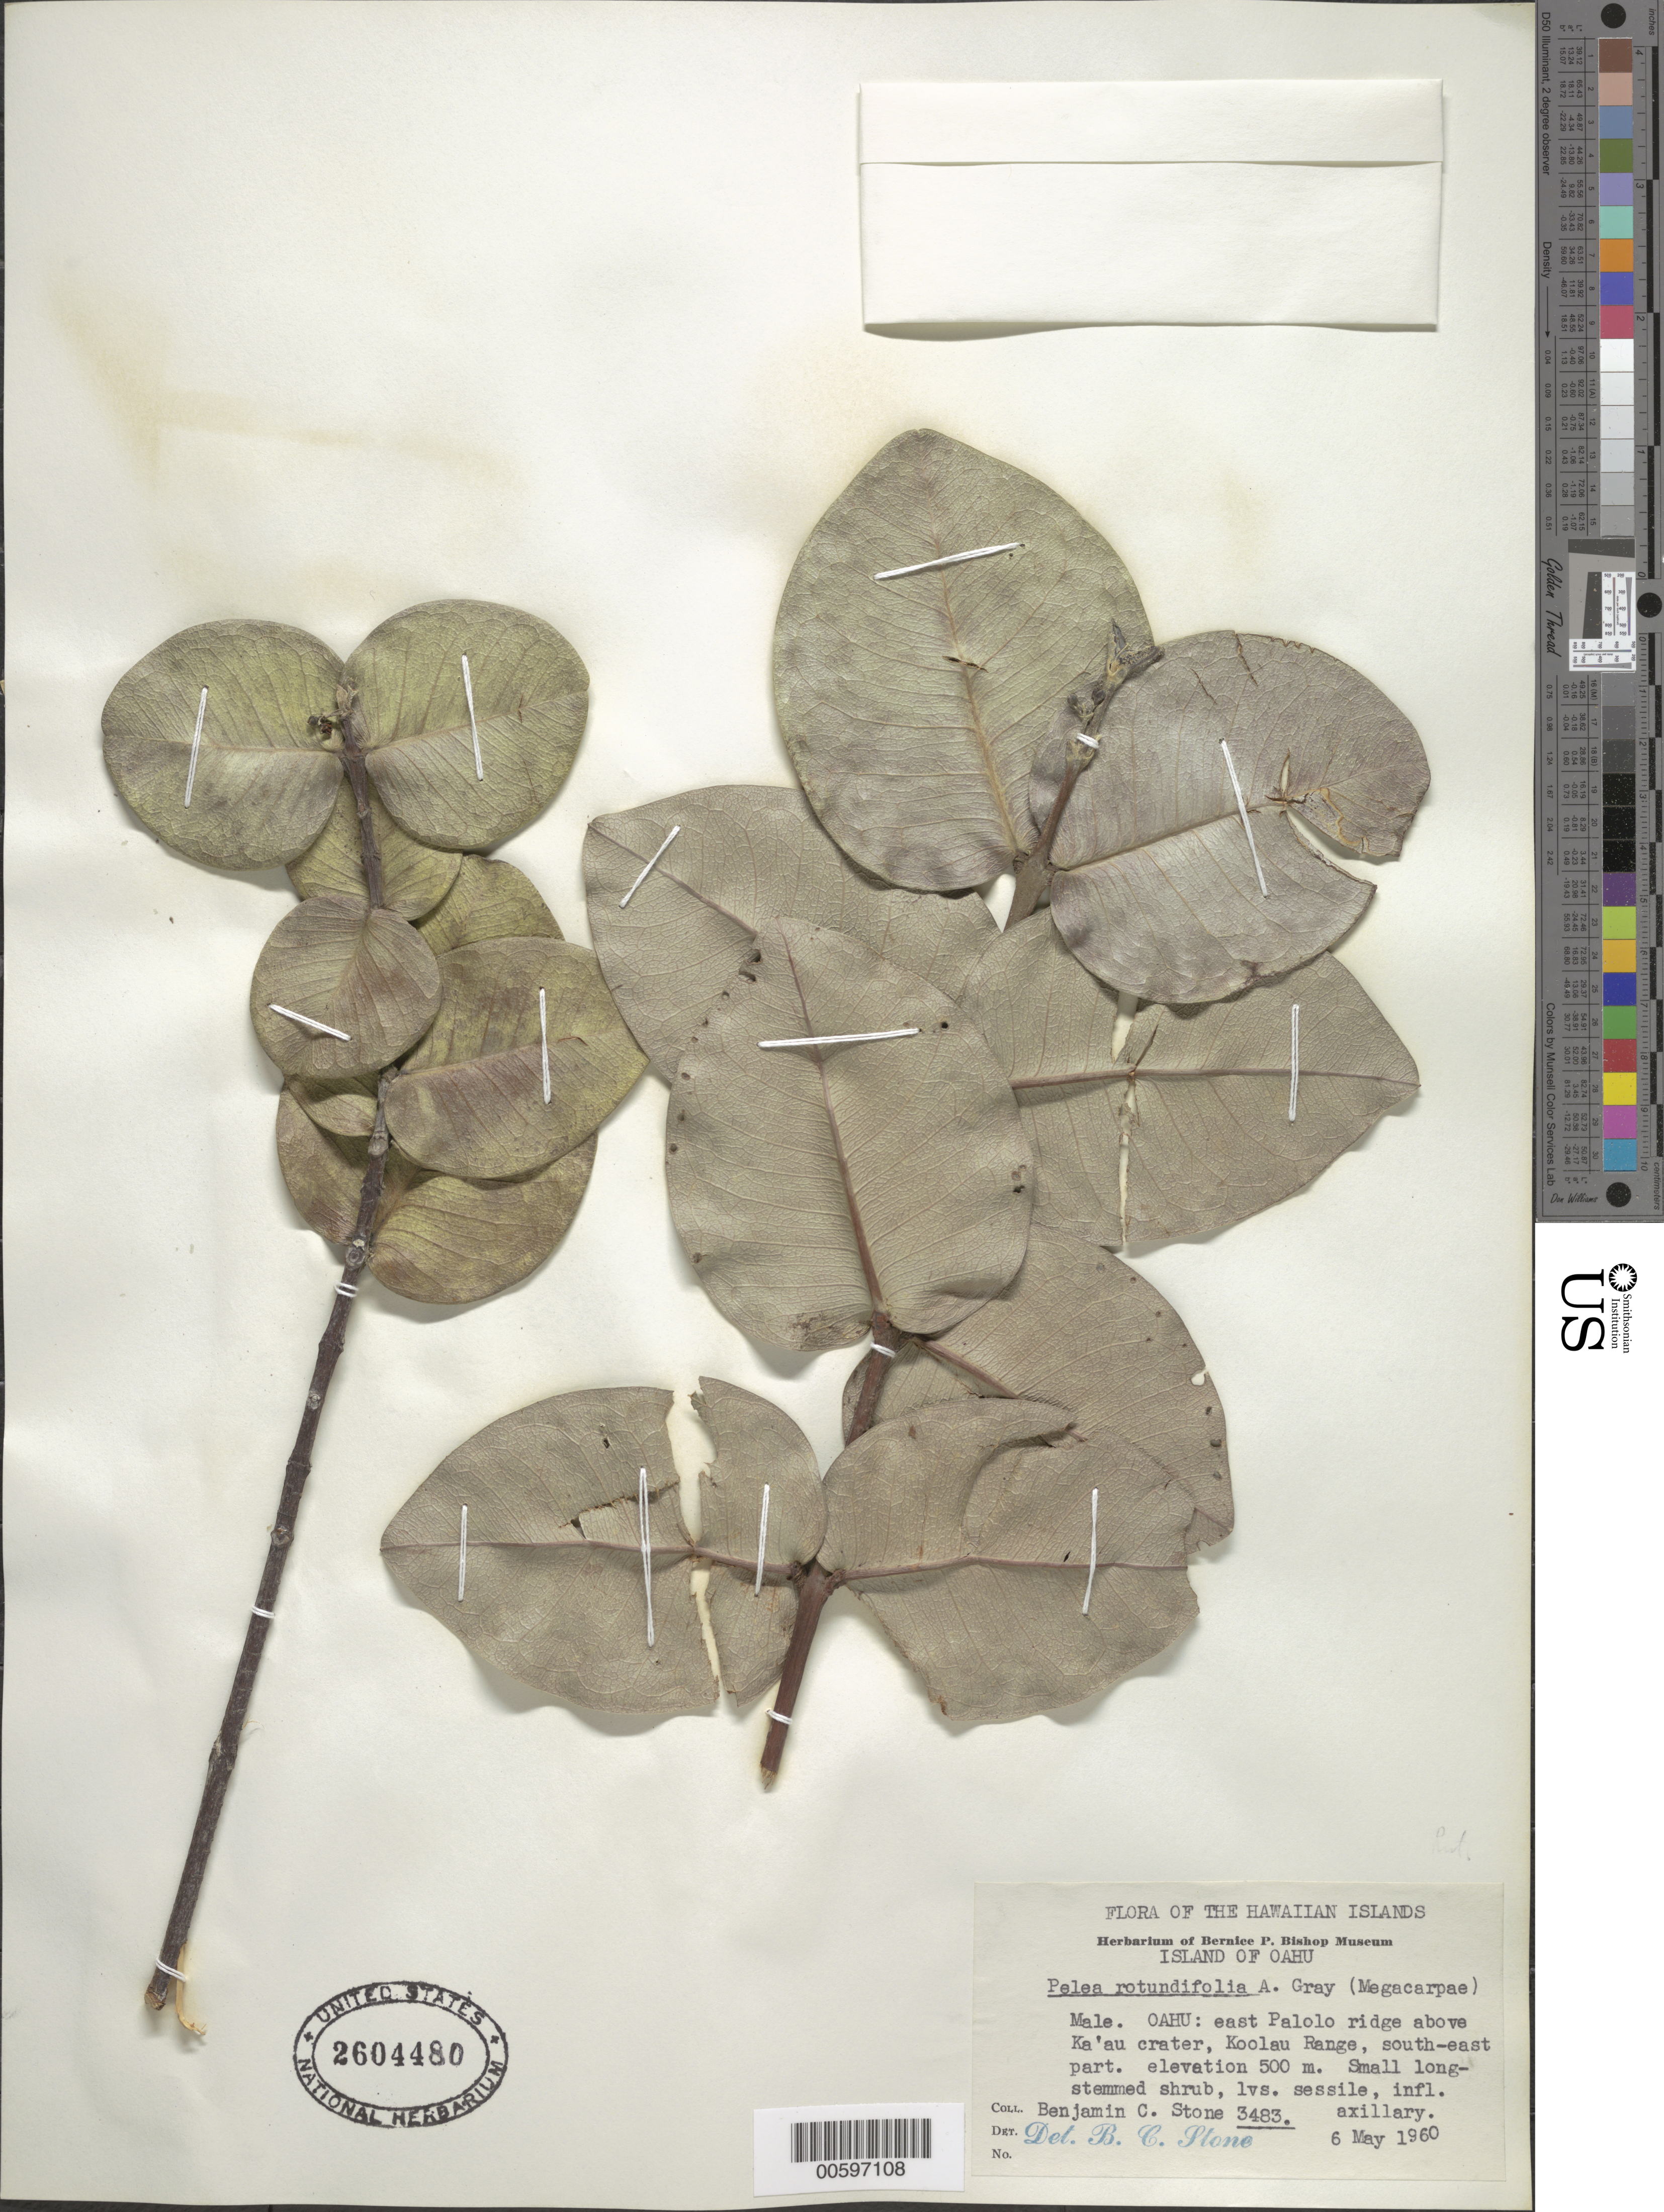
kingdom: Plantae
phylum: Tracheophyta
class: Magnoliopsida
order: Sapindales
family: Rutaceae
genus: Melicope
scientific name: Melicope rotundifolia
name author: (A. Gray) T.G. Hartley & B.C. Stone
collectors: B. C. Stone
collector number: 3483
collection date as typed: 6 May 1960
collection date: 1960-05-06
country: United States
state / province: Hawaii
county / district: Honolulu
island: Oahu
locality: E Palolo ridge above Ka'au crater, Koolau Range, SE part.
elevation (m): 500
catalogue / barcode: US 2604480